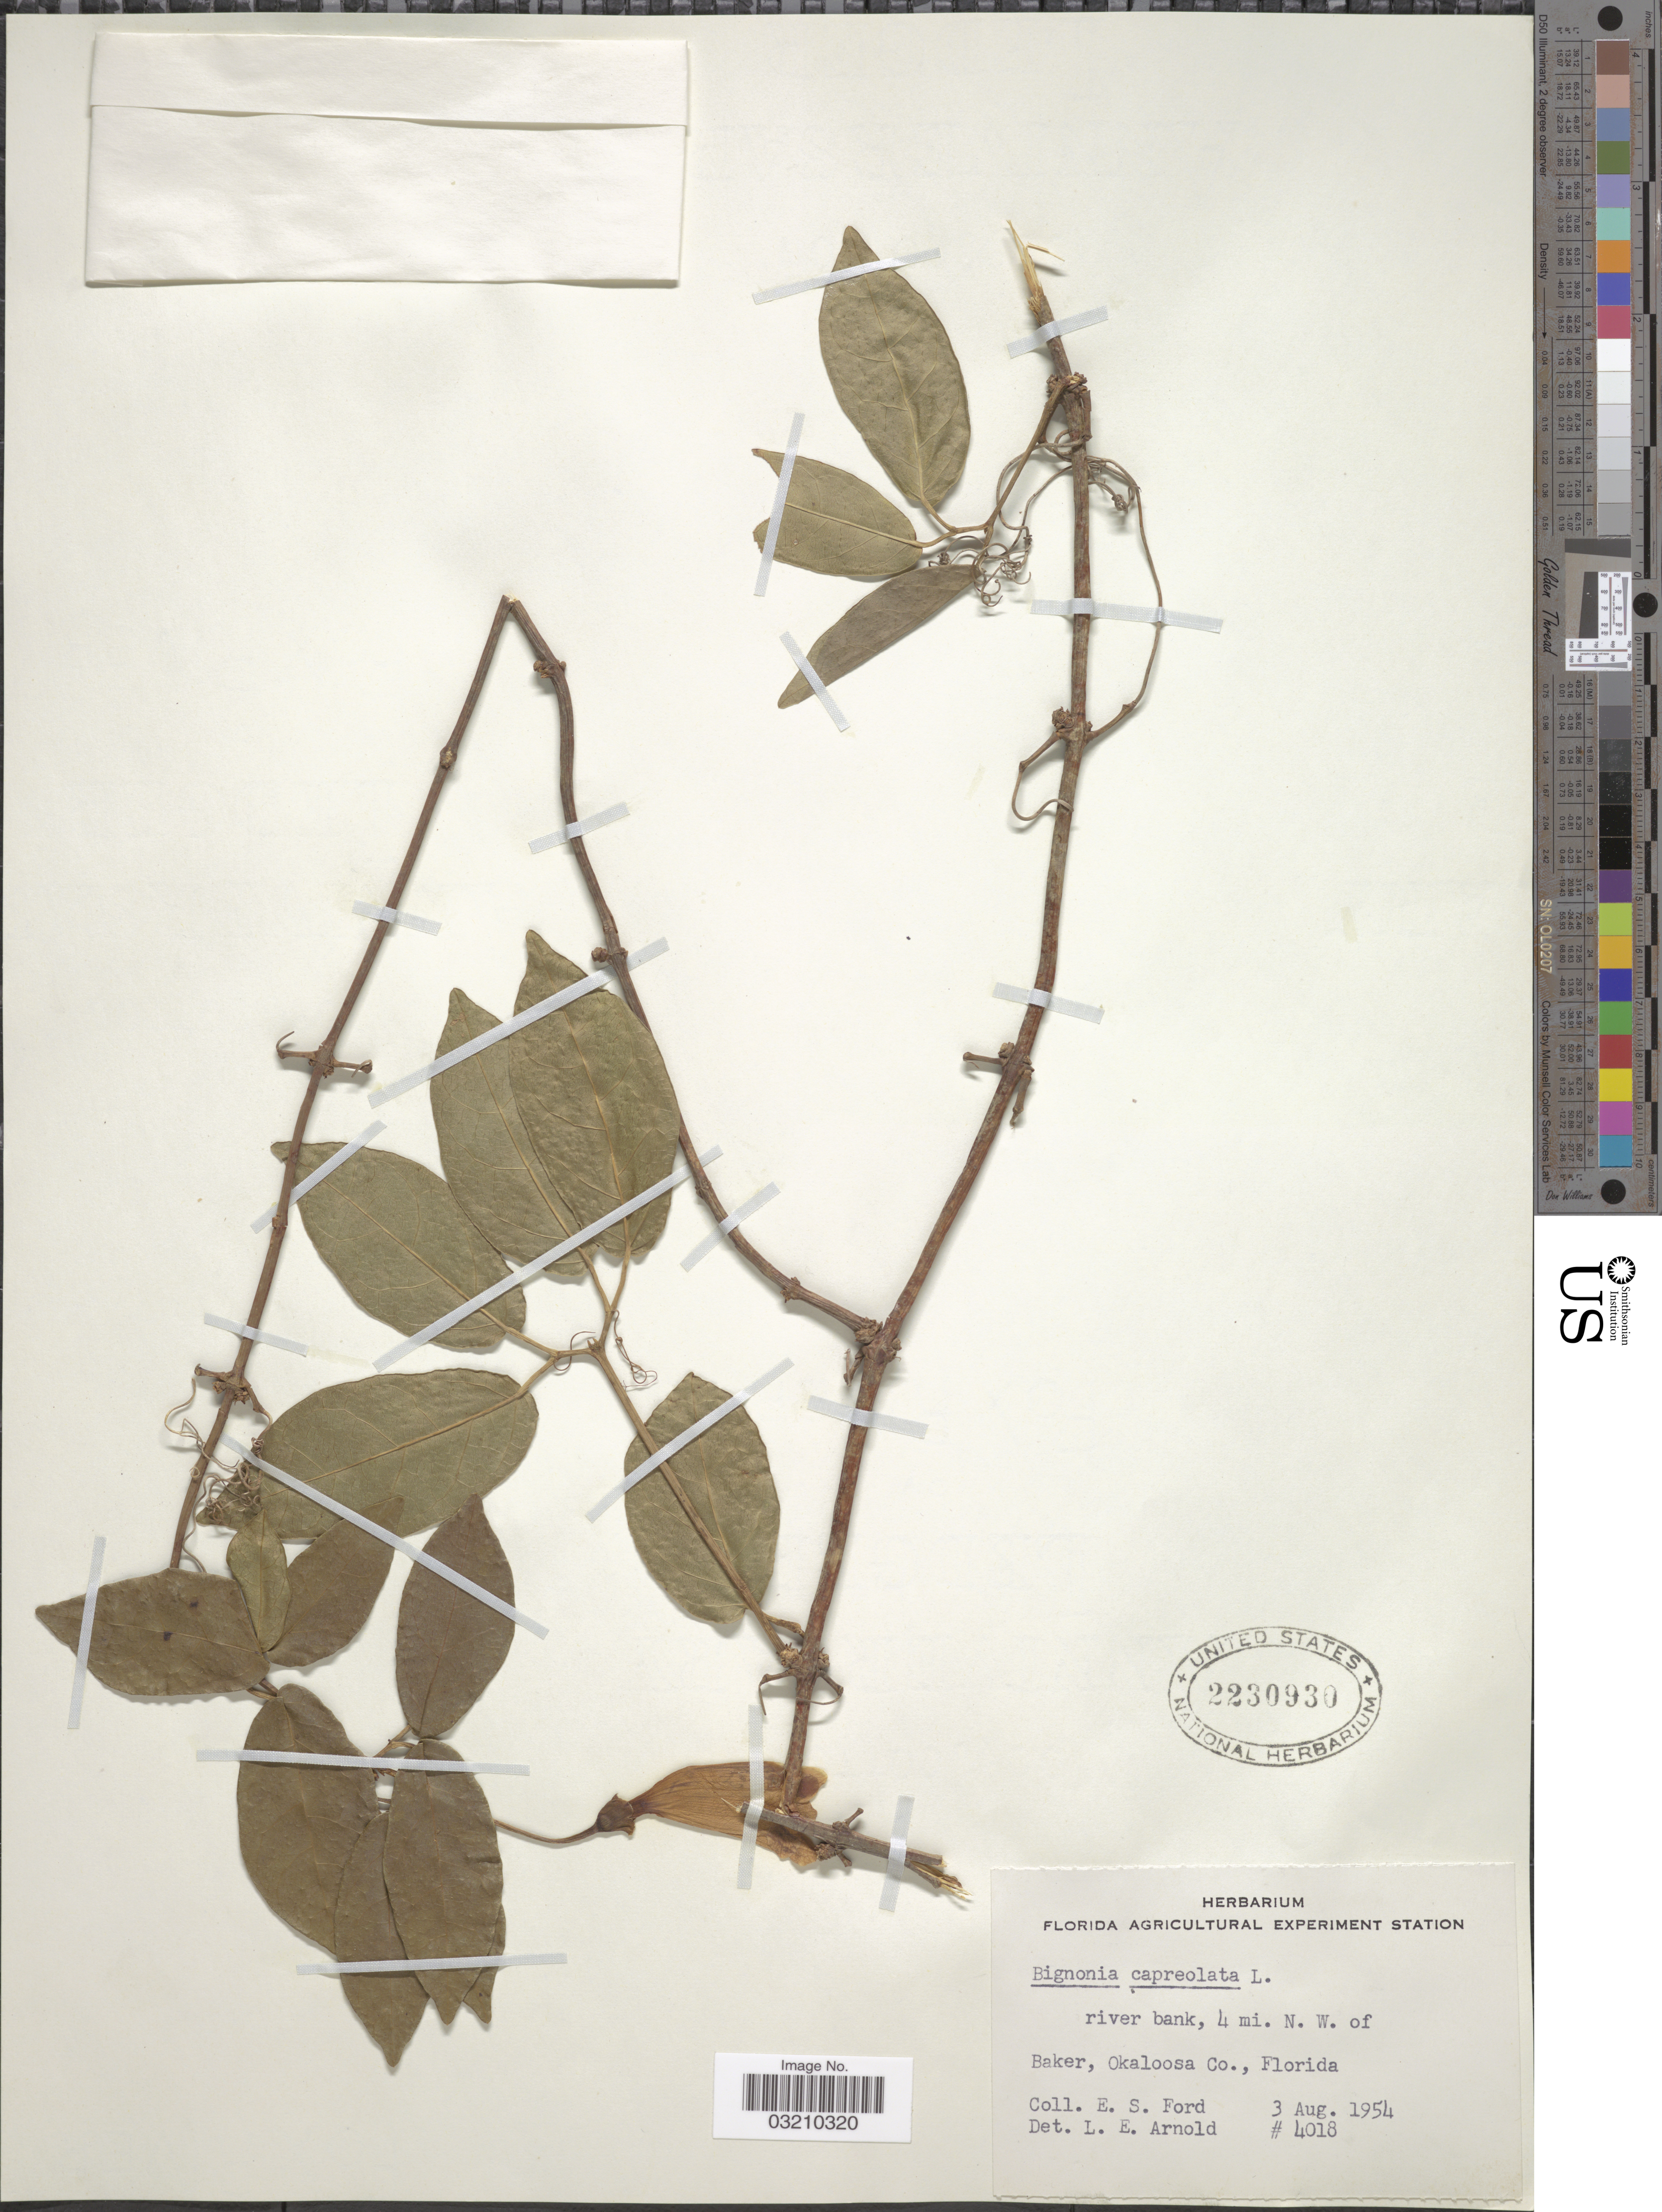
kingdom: Plantae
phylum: Tracheophyta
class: Magnoliopsida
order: Lamiales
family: Bignoniaceae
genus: Bignonia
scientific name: Bignonia capreolata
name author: L.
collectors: E. Ford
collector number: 4018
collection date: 1954-08-03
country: United States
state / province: Florida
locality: River bank, 4 mi. N. W. of Baker, Okaloosa Co.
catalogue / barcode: US 2230930